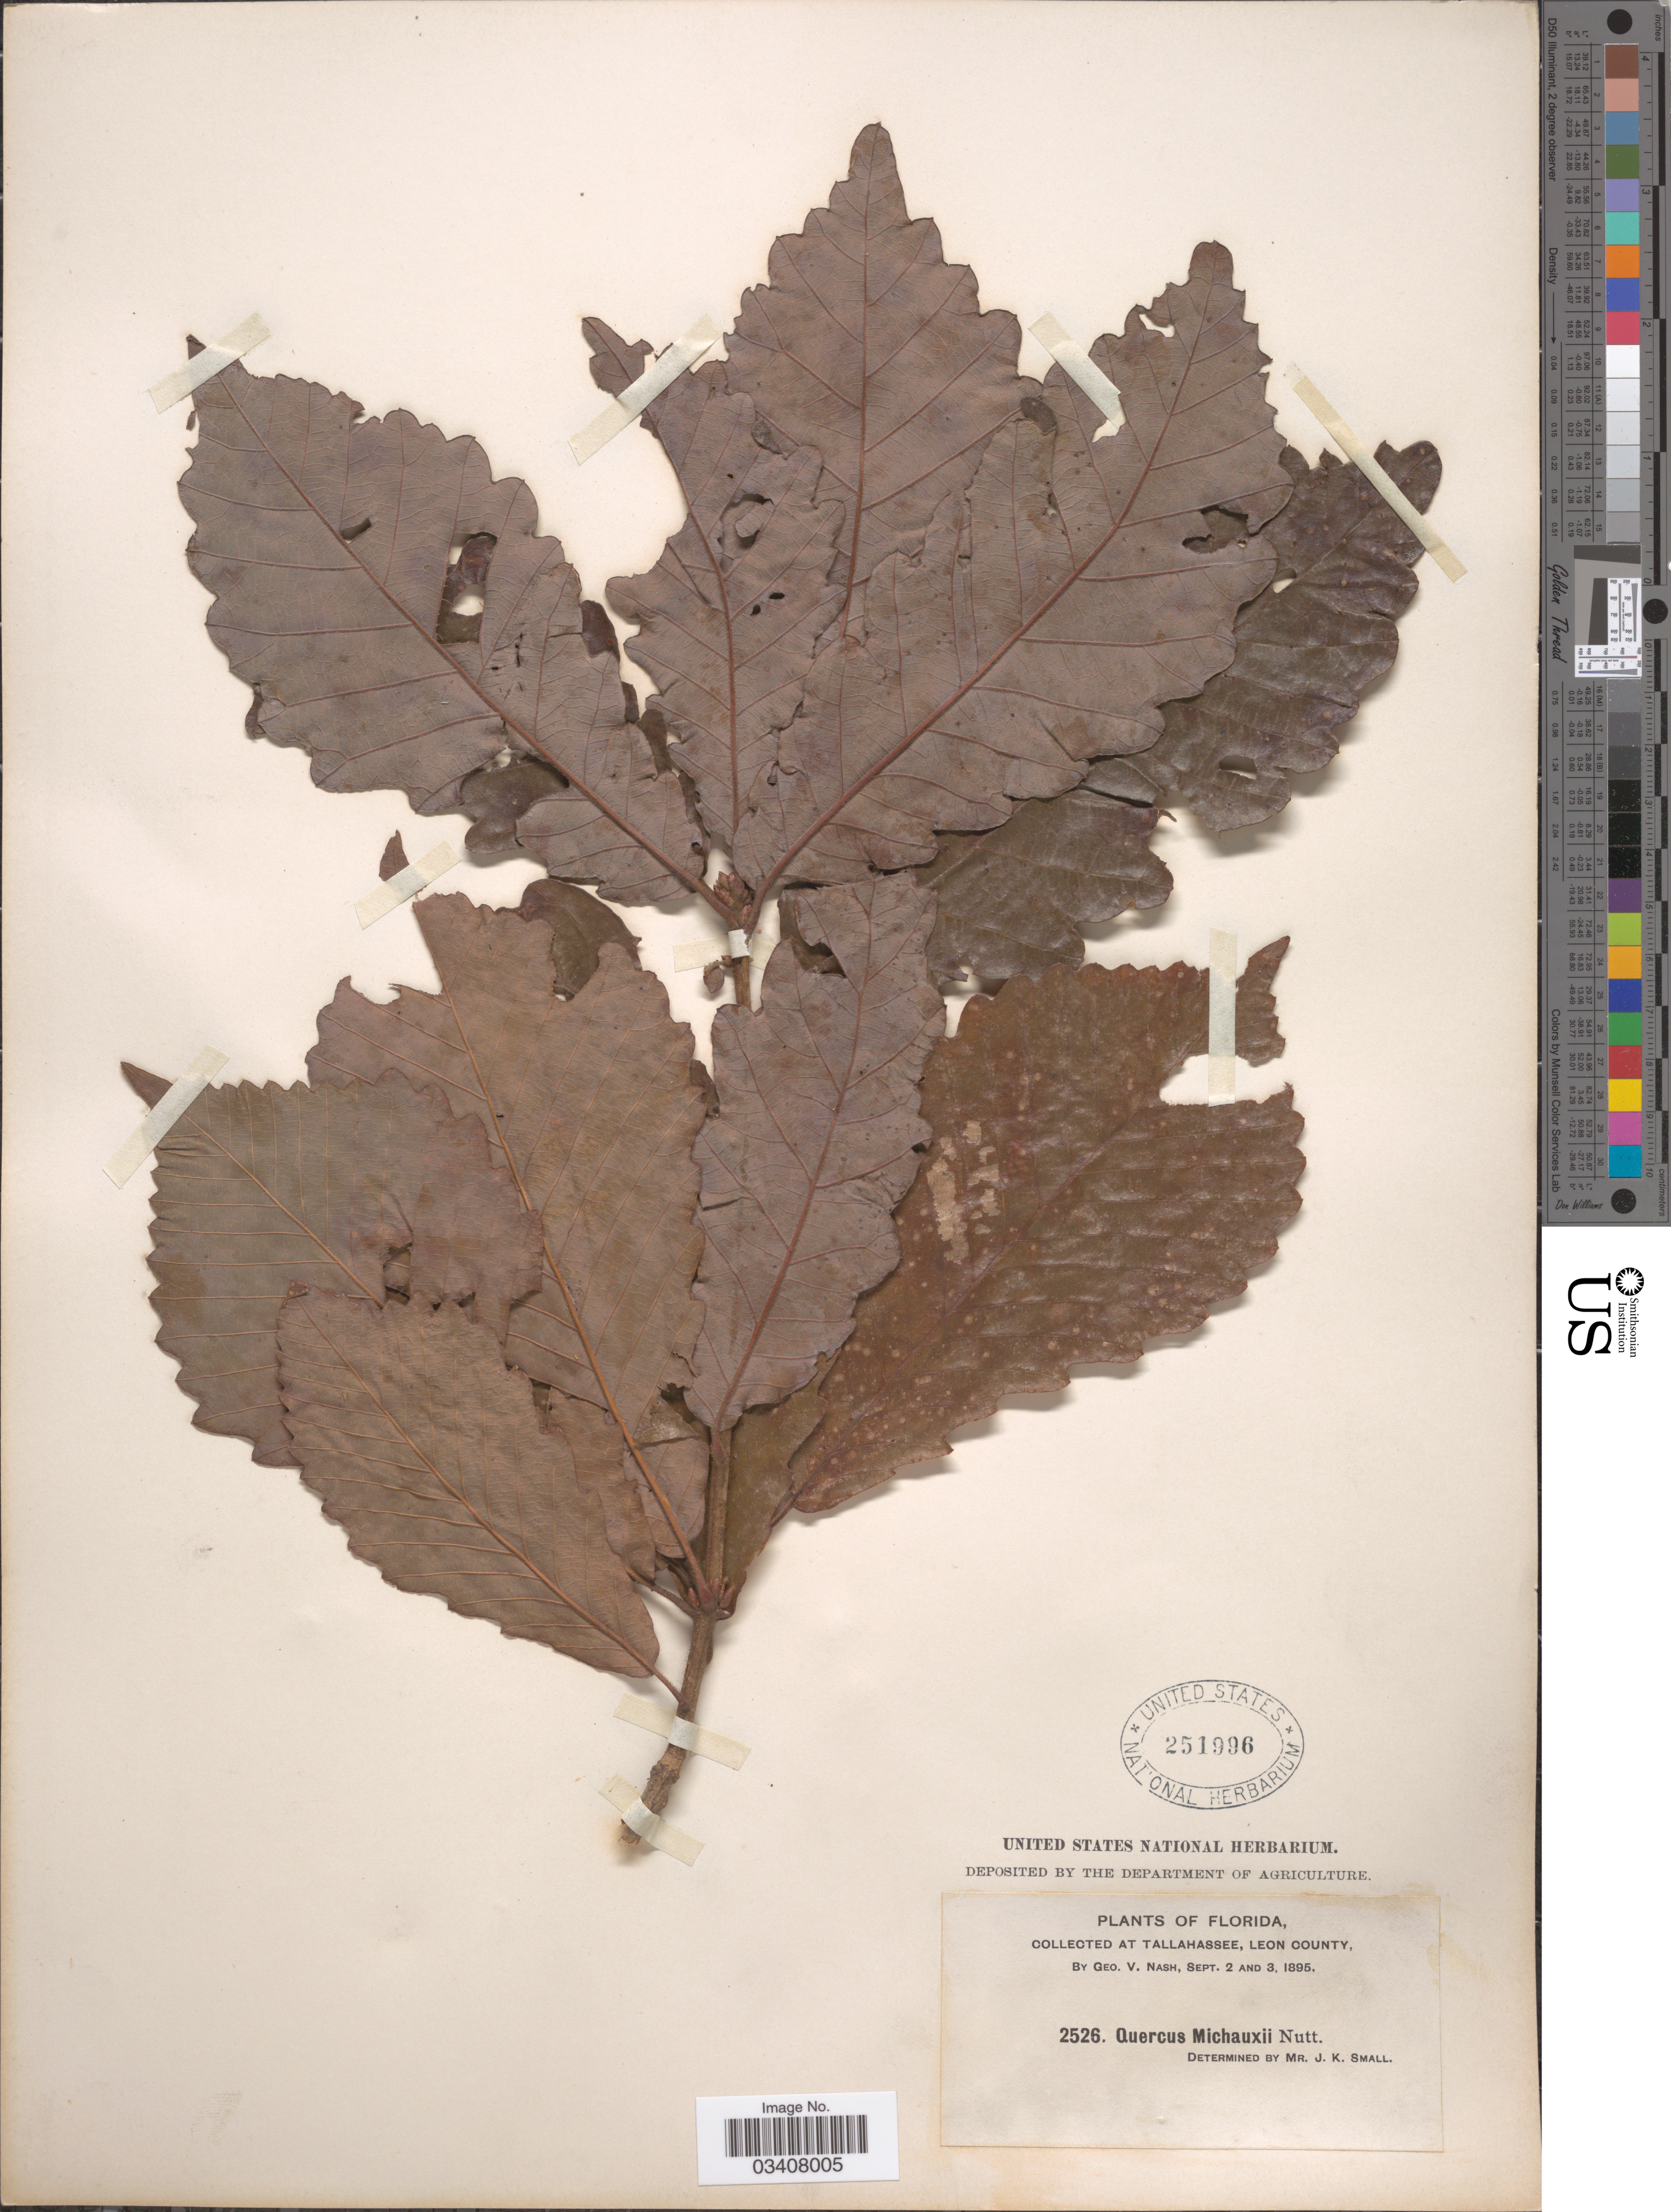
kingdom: Plantae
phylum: Tracheophyta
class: Magnoliopsida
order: Fagales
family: Fagaceae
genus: Quercus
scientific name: Quercus michauxii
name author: Nutt.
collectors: G. V. Nash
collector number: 2526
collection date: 1895-09-02/1895-09-03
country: United States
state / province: Florida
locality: At Tallahassee, Leon County.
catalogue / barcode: US 251996